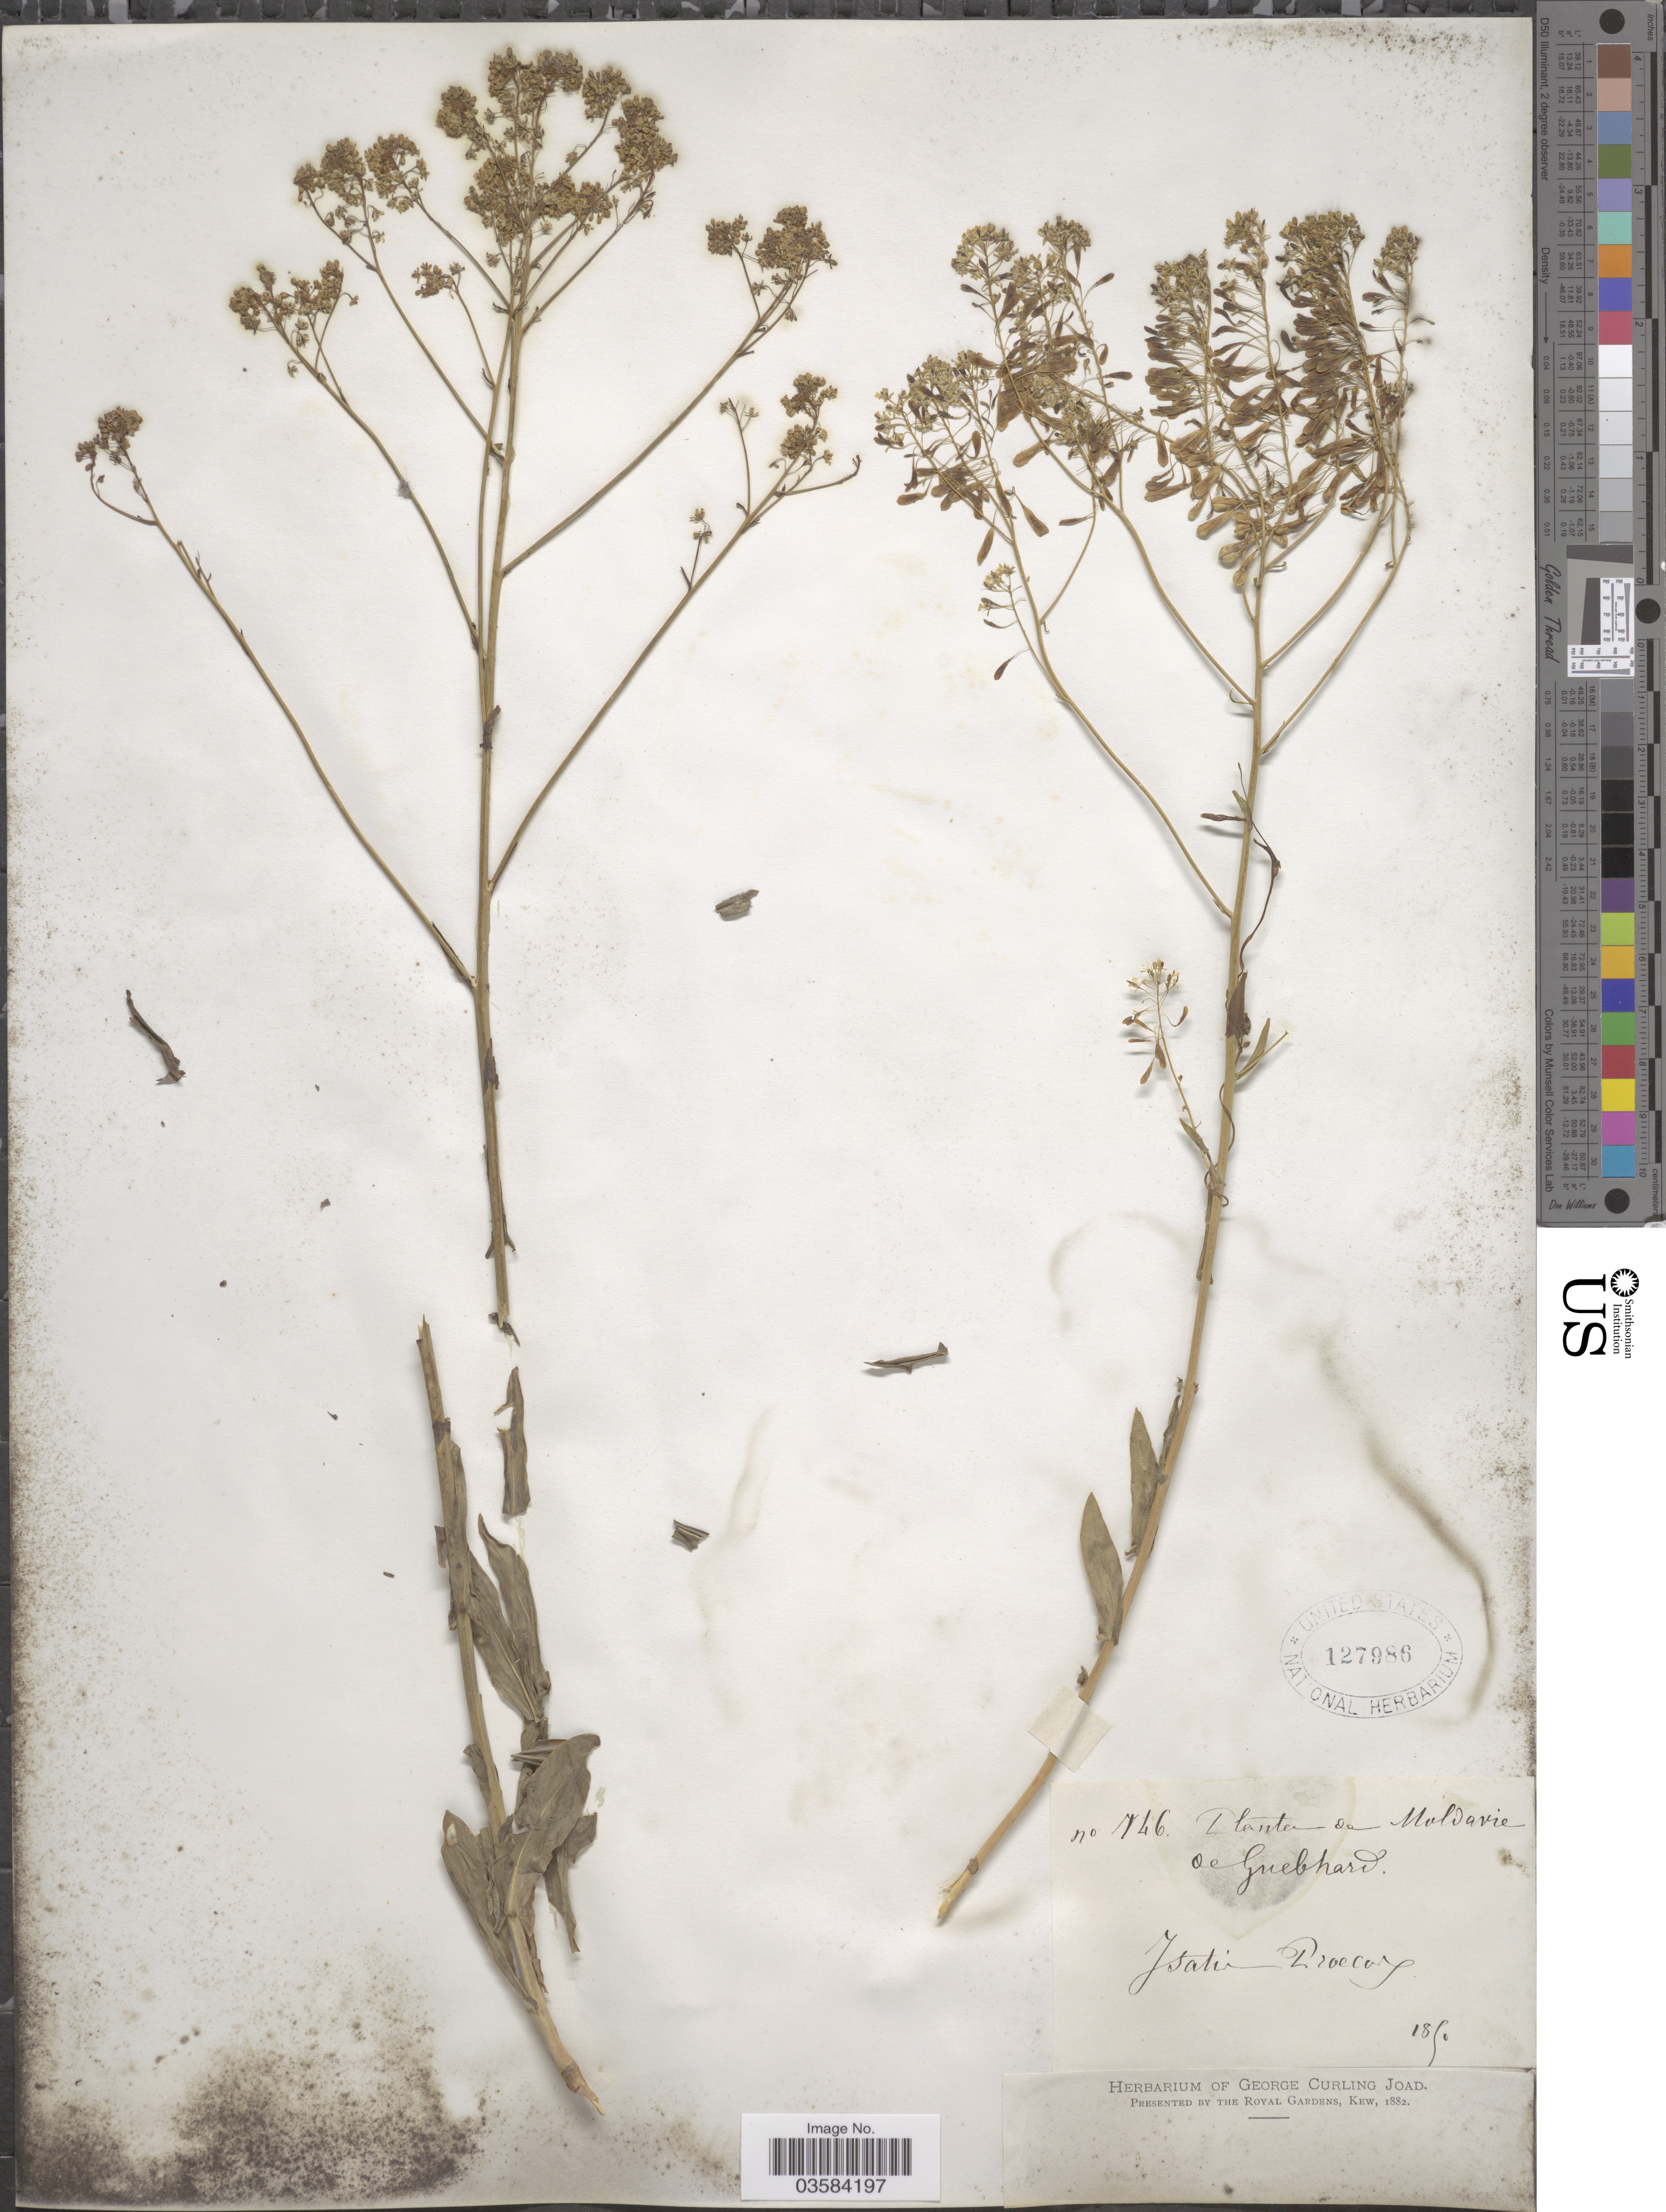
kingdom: Plantae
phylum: Tracheophyta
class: Magnoliopsida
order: Brassicales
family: Brassicaceae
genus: Isatis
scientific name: Isatis praecox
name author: Kit. ex Tratt.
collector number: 146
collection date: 1850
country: Moldova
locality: Maldavie de Guebhard. [interpreted]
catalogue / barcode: US 127986